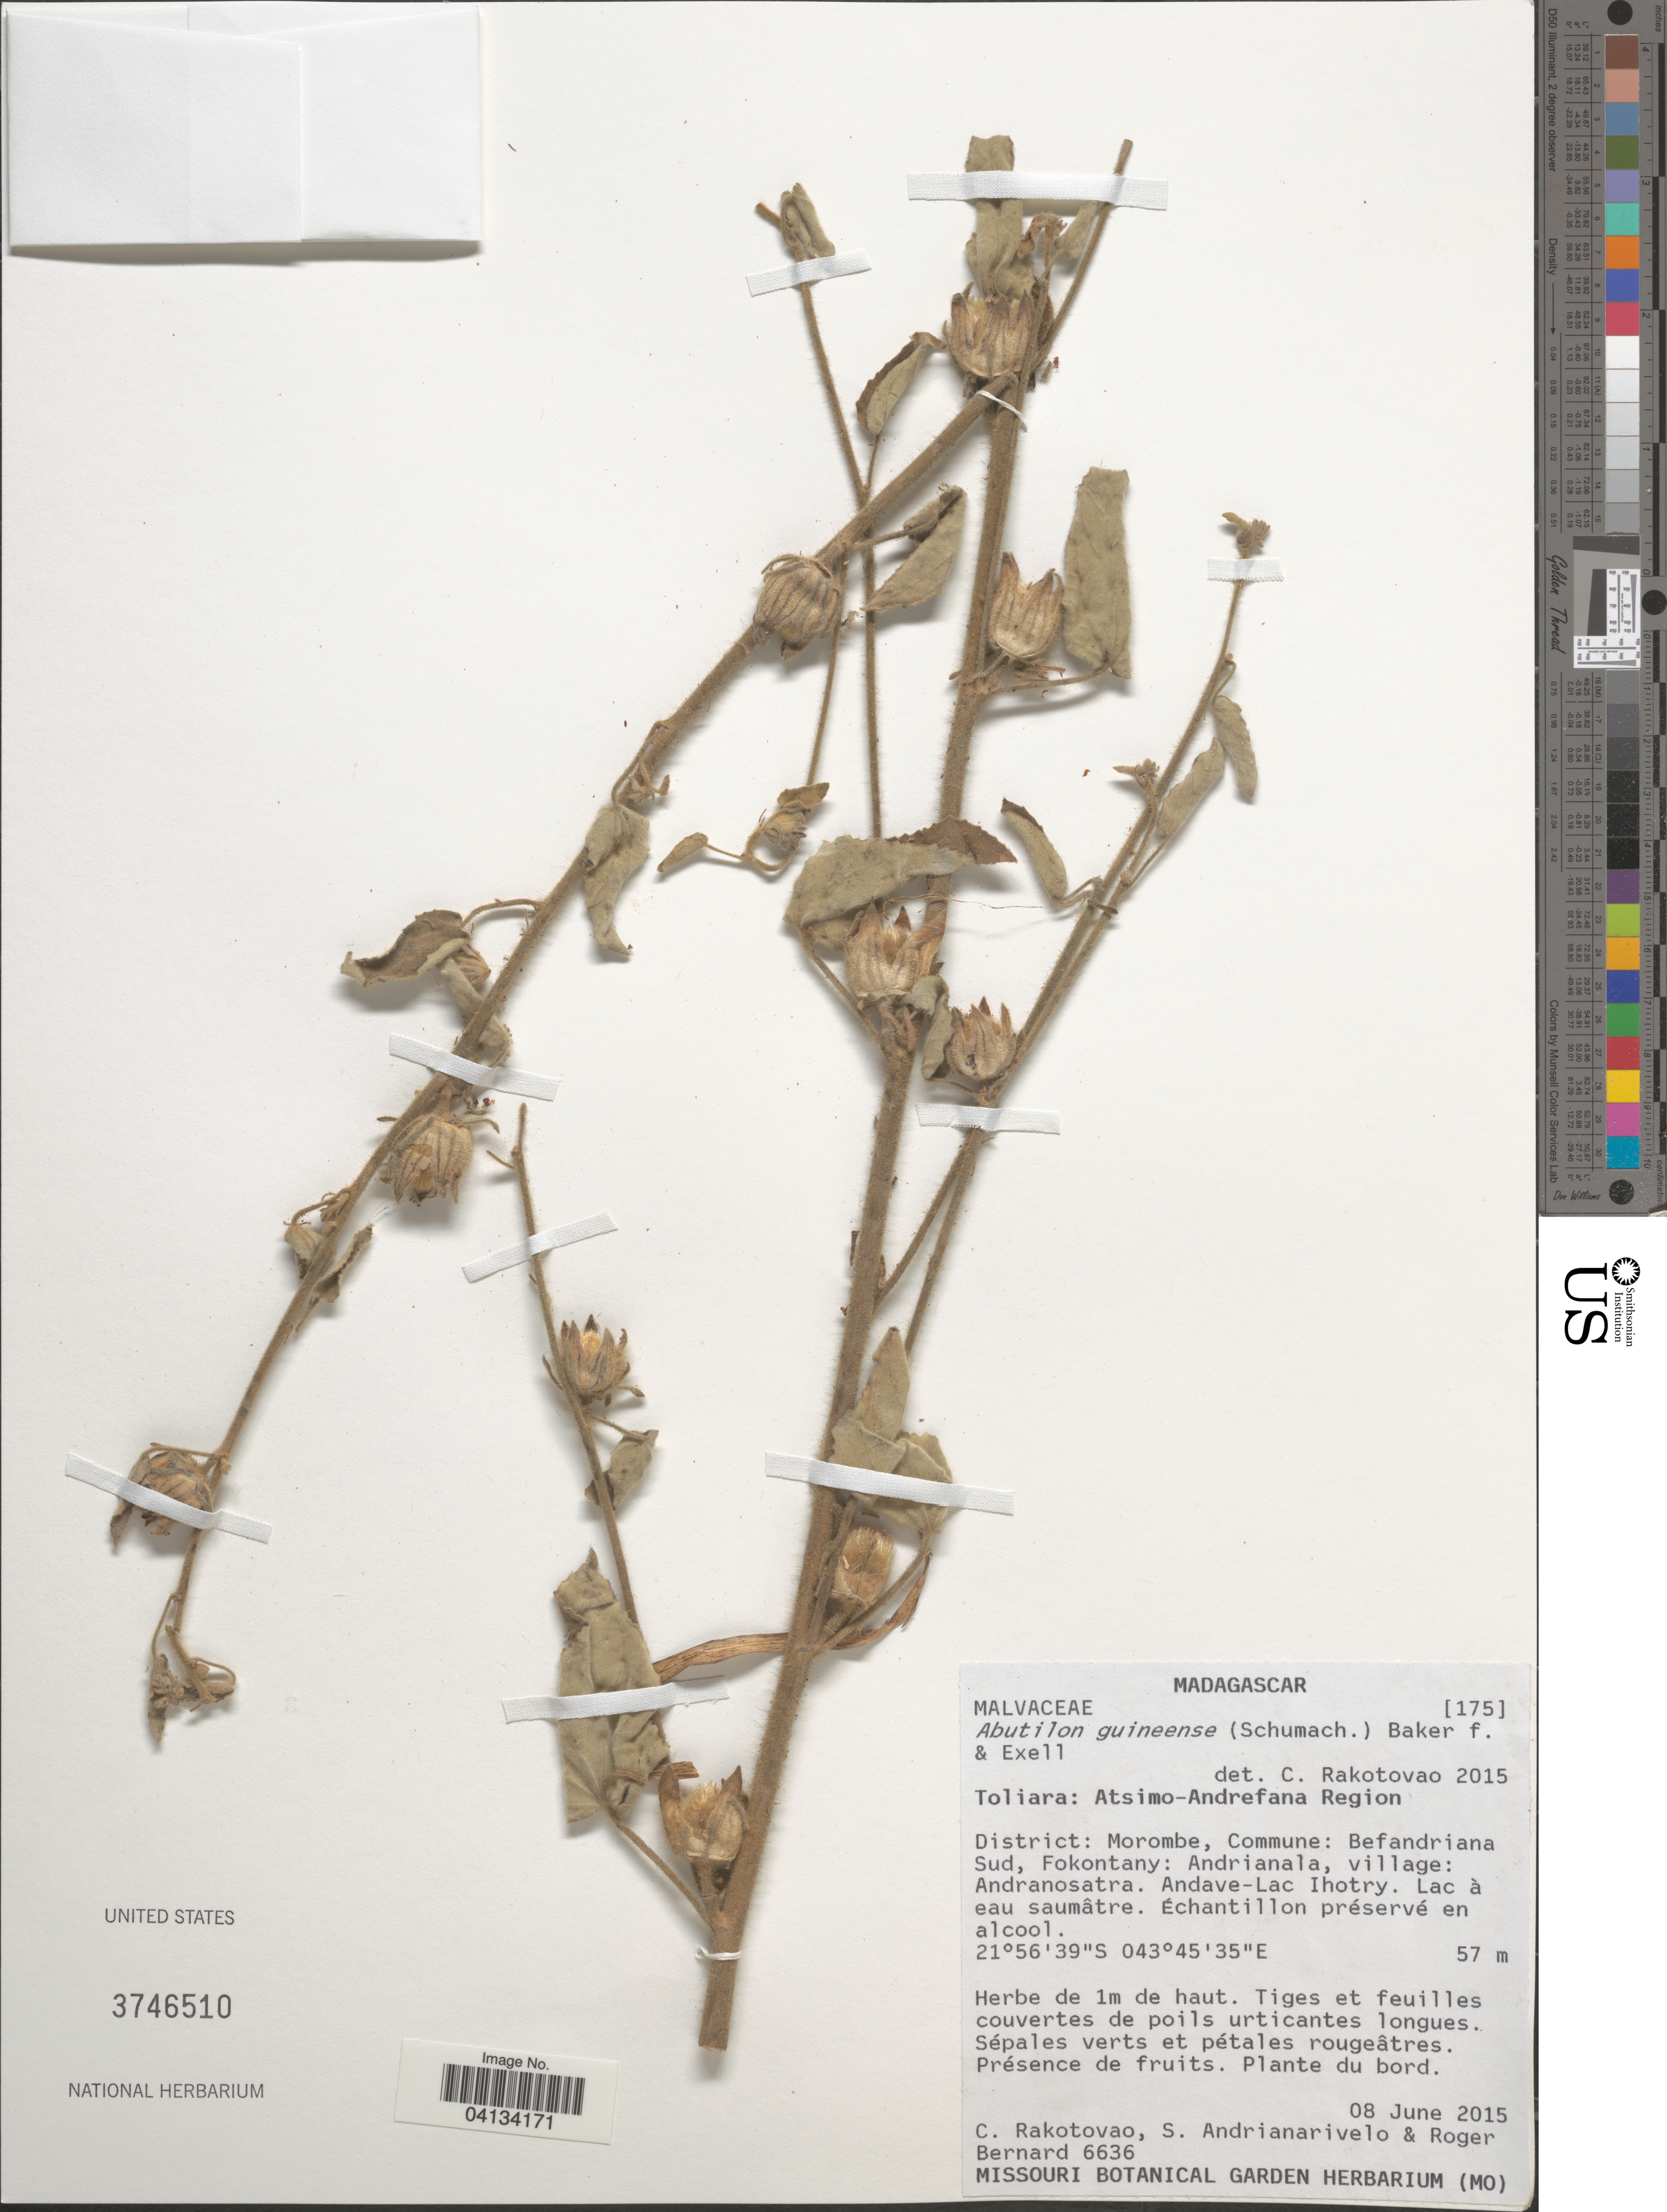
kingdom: Plantae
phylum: Tracheophyta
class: Magnoliopsida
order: Malvales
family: Malvaceae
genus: Abutilon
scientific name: Abutilon guineense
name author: (Schumach.) Baker f. & Exell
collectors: C. Rakotovao, S. Andrianarivelo & R. Bernard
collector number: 6636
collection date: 2015-06-08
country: Madagascar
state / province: Atsimo-Andrefana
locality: Atsimo-Andrefana Region. District: Morombe, Commune: Befandriana Sud, Fokontany: Andrianala, village: Andranosatra. Andave-Lac Ihotry.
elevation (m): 57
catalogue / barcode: US 3746510